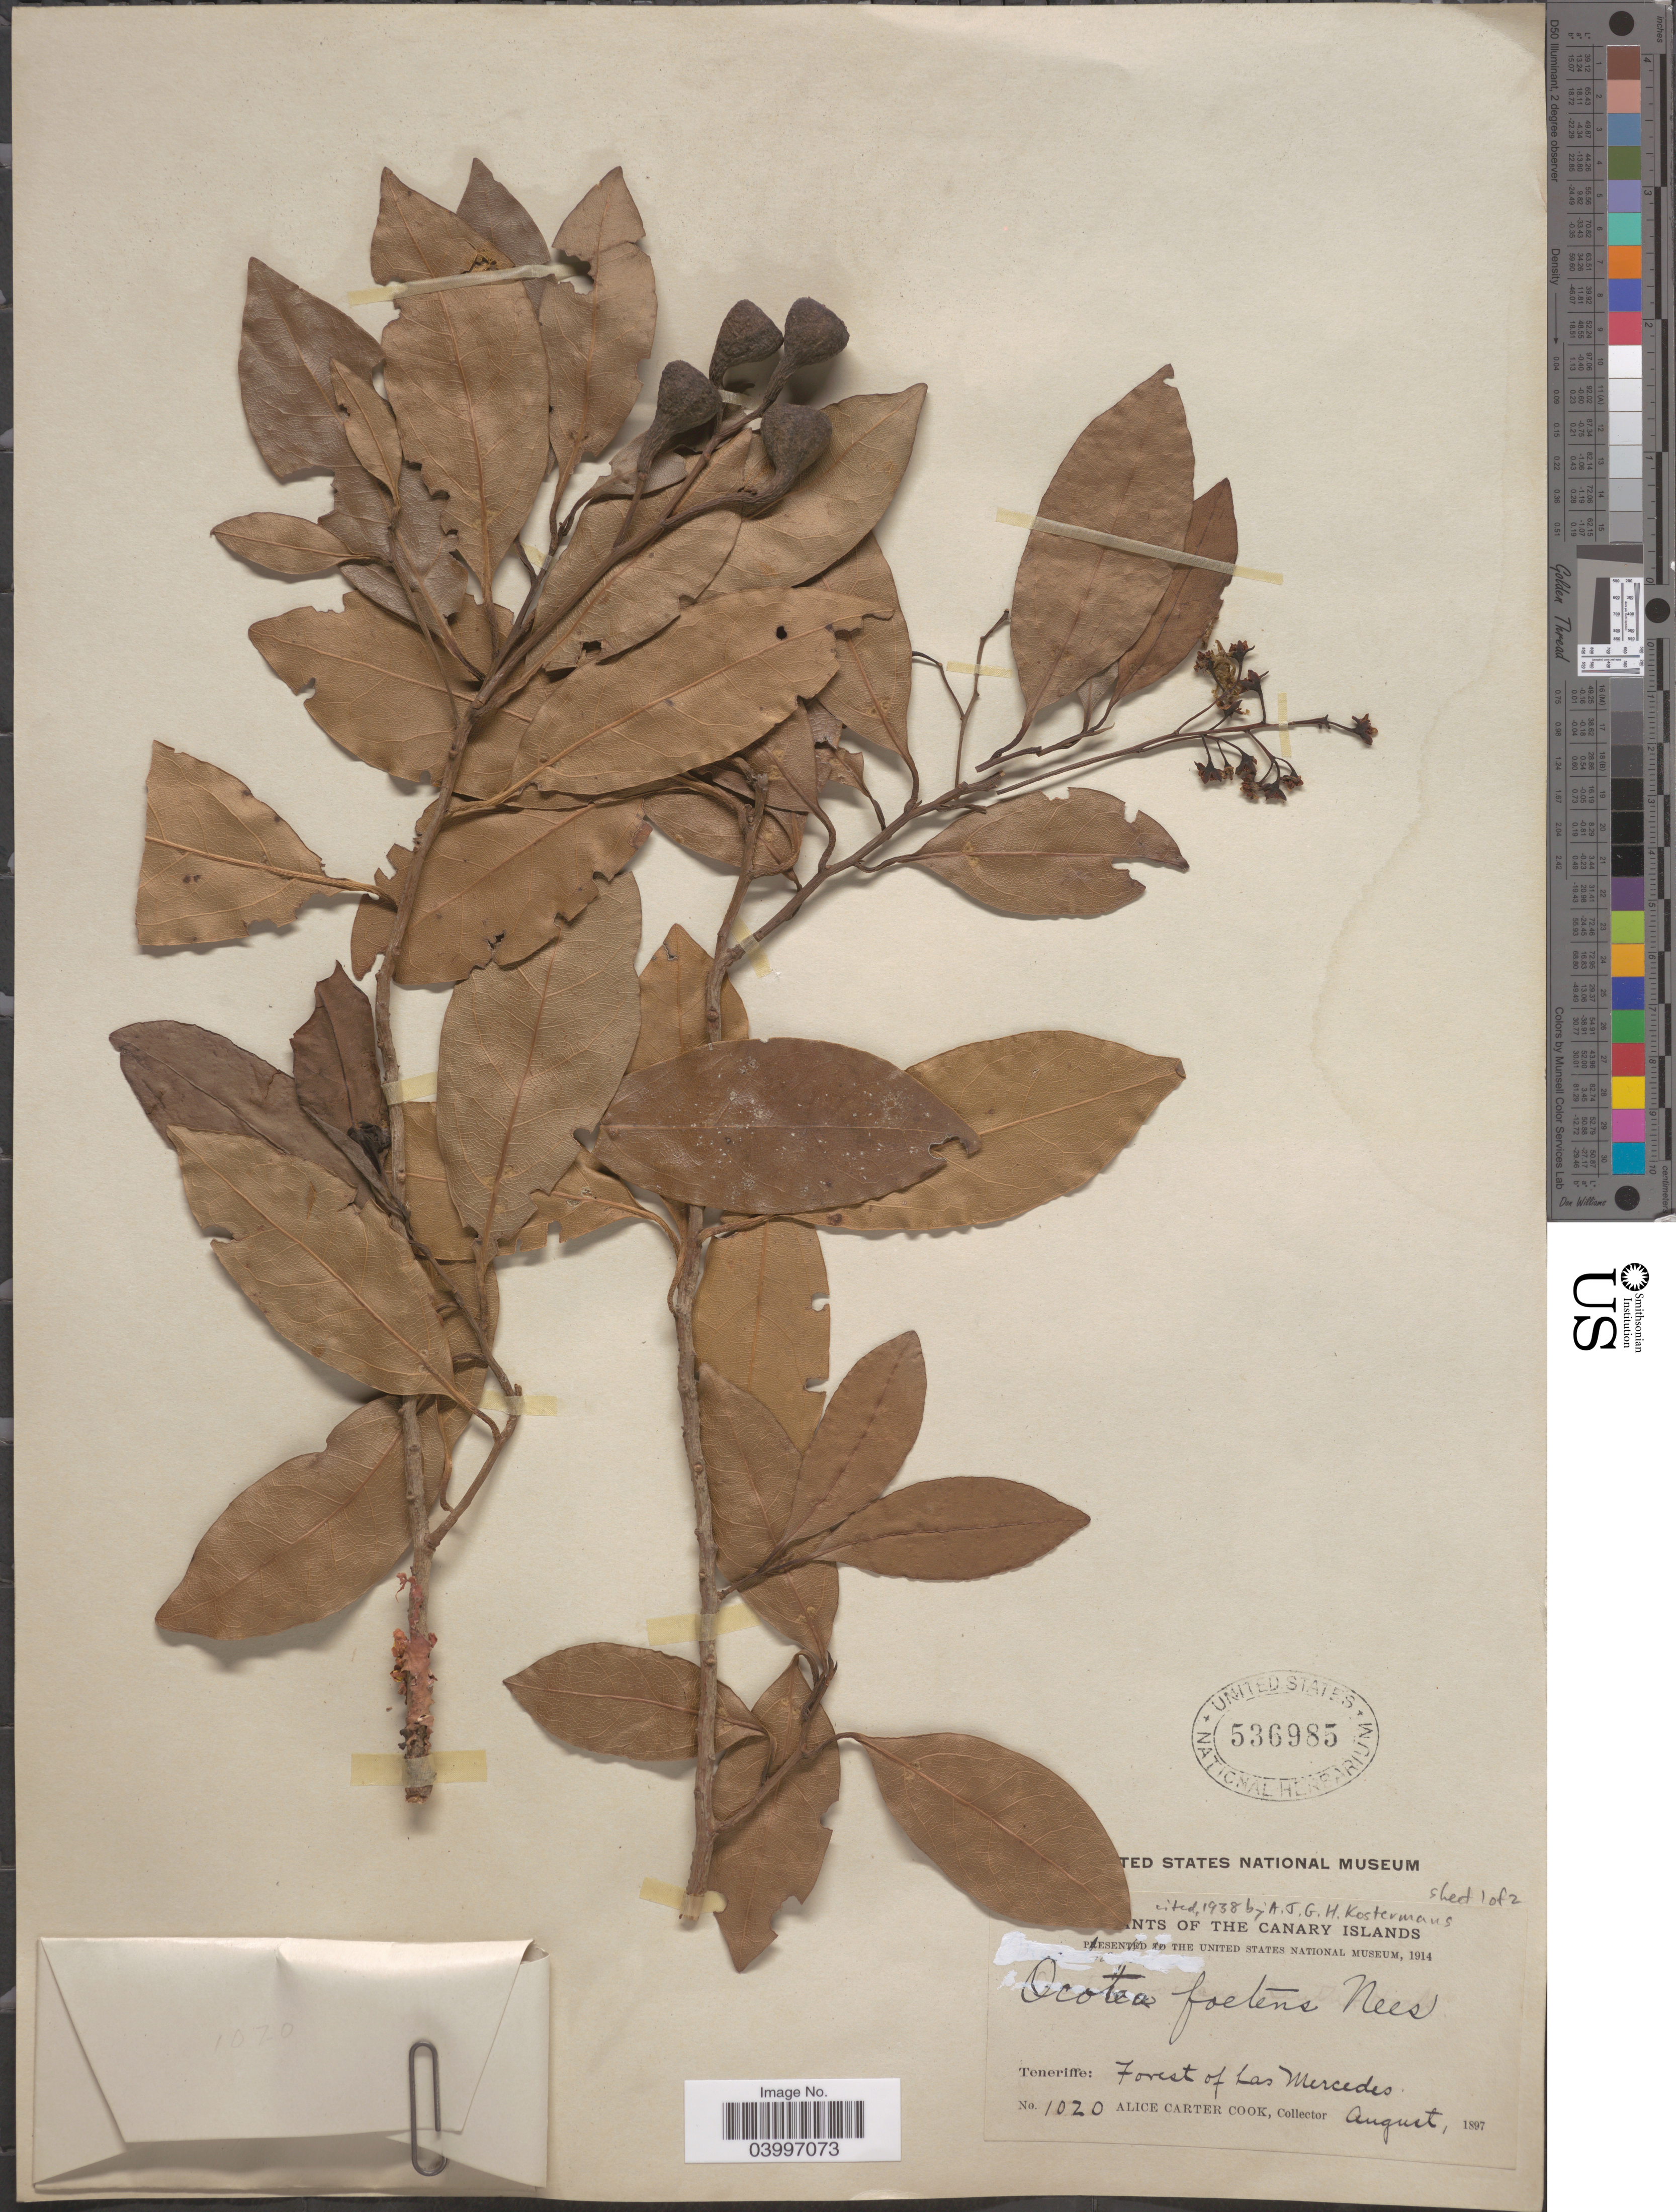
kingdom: Plantae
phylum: Tracheophyta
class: Magnoliopsida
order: Laurales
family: Lauraceae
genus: Ocotea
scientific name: Ocotea foetens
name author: Benth. & Hook. f.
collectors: Alice C. Cook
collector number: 1020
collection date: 1897-08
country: Spain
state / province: Canarias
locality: Canary Islands. Teneriffe: Forest of Las Mercedes.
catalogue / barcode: US 536985